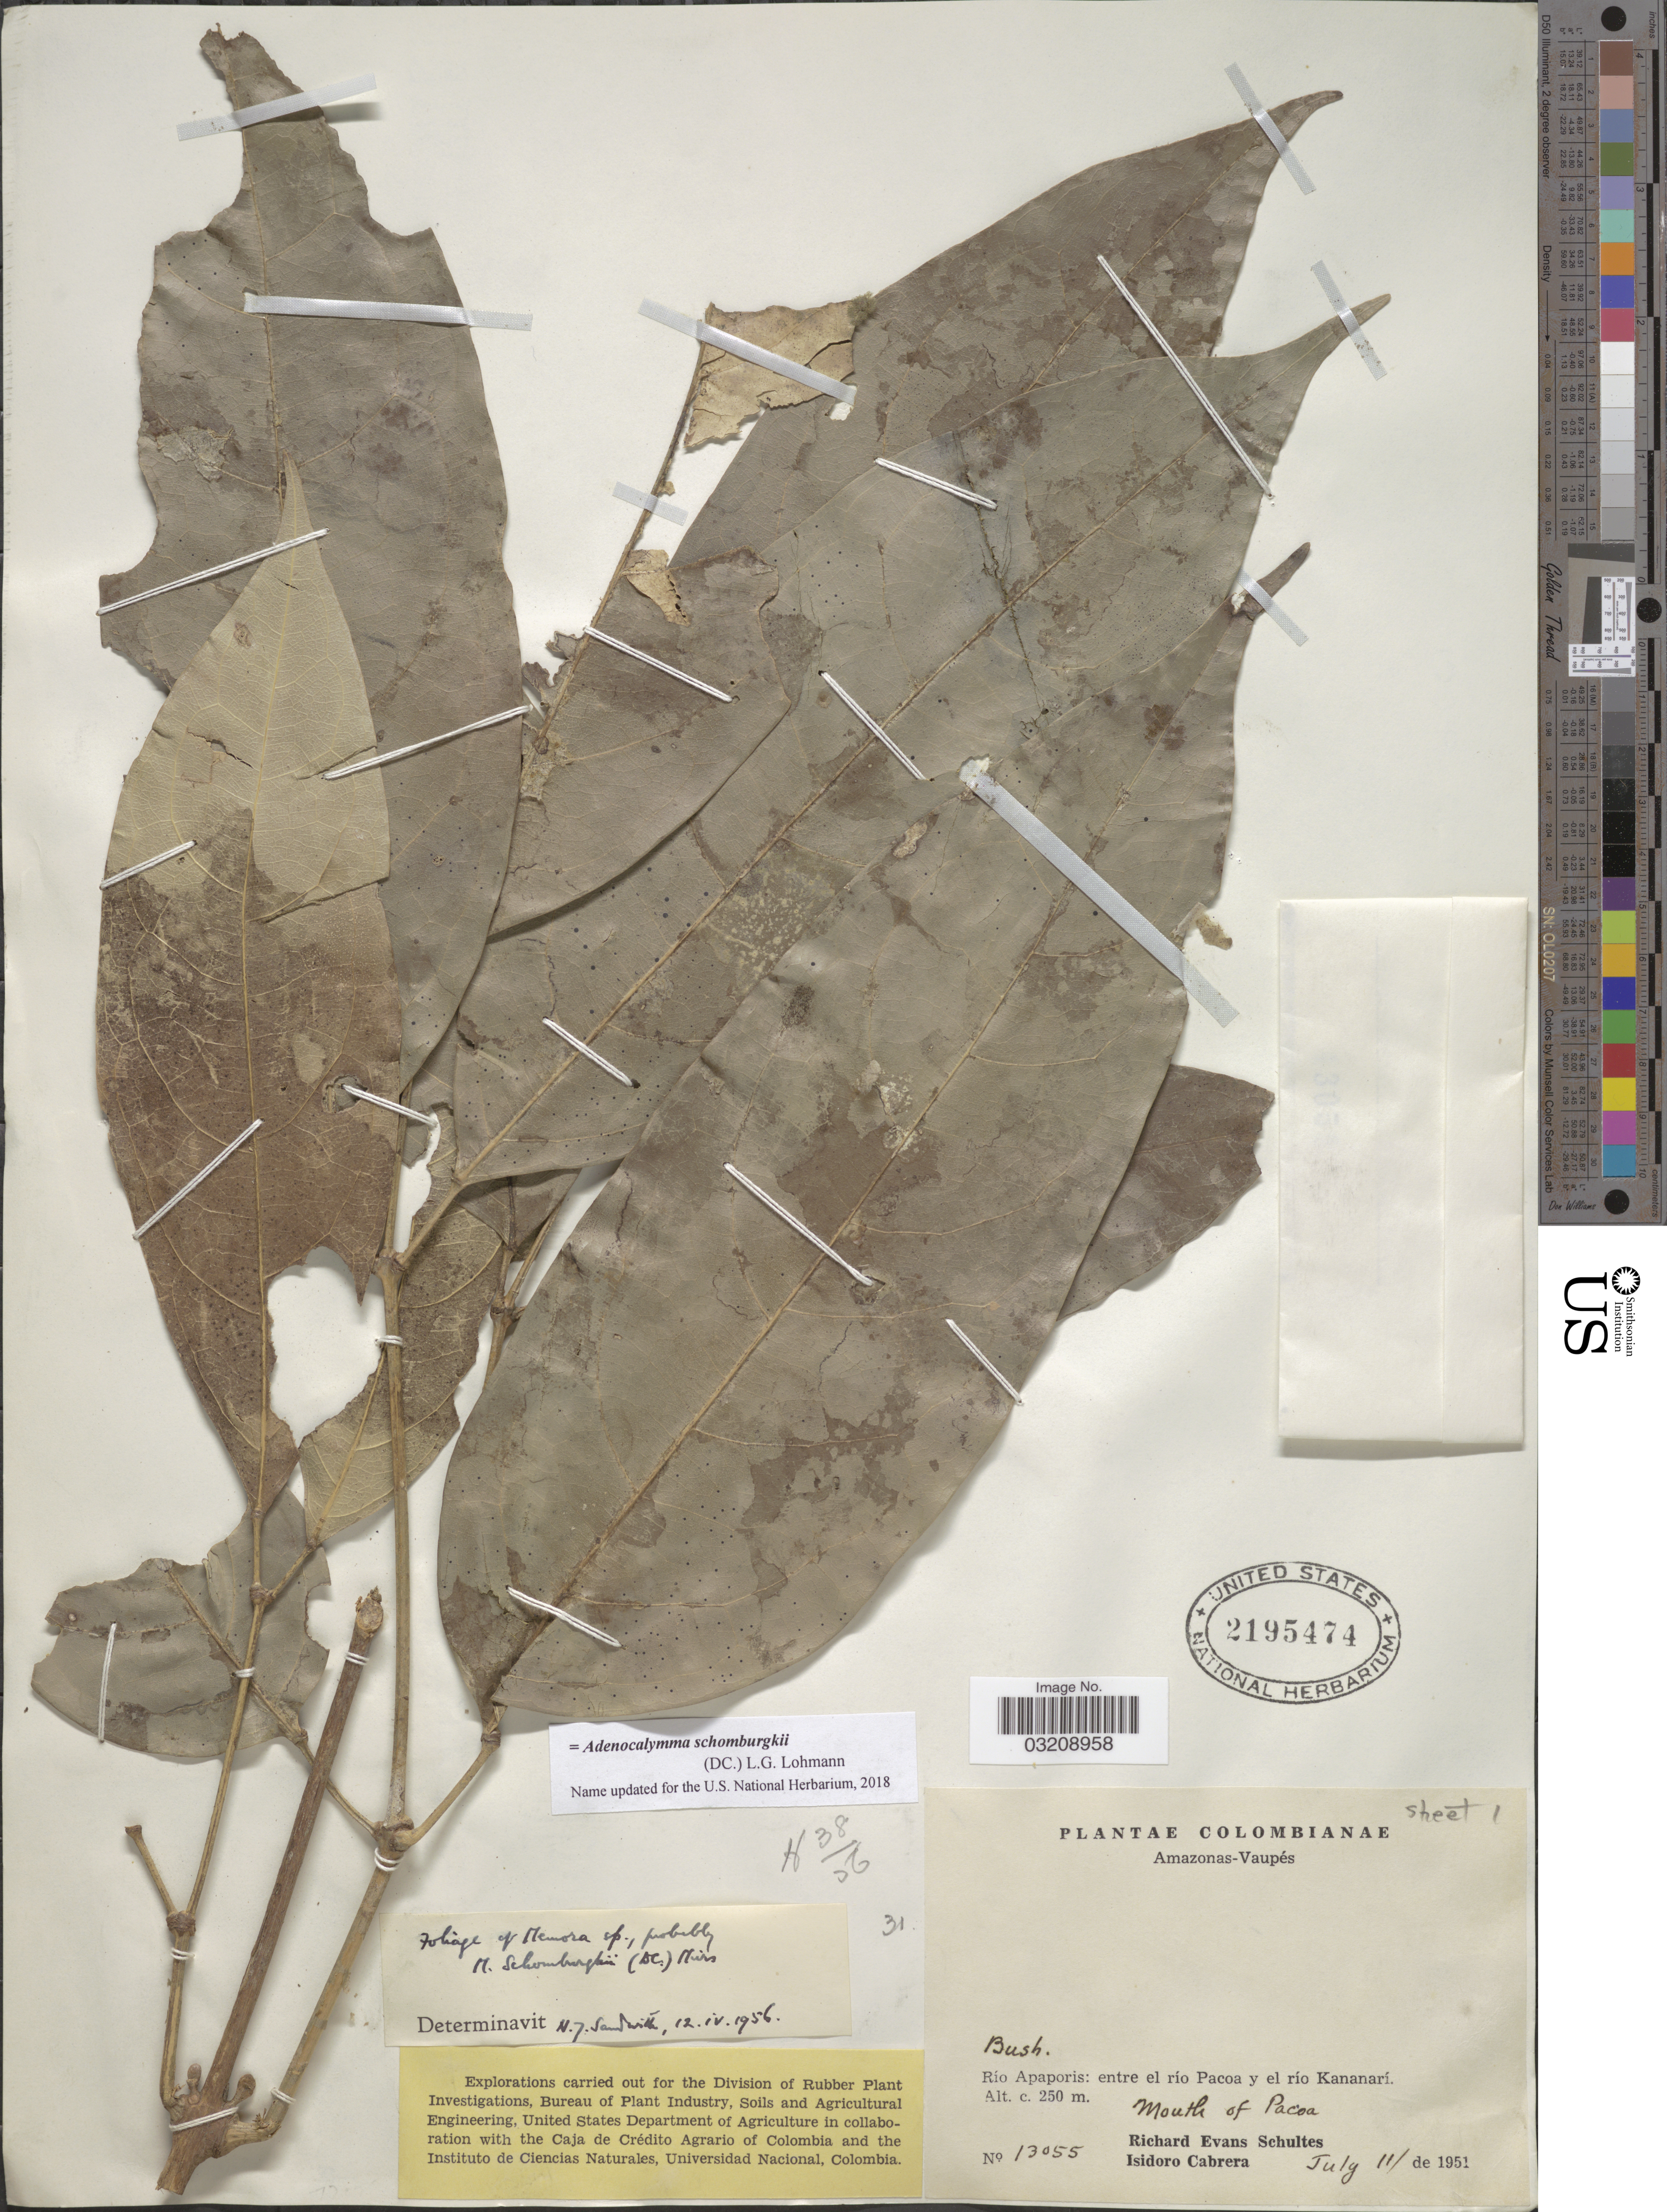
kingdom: Plantae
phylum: Tracheophyta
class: Magnoliopsida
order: Lamiales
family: Bignoniaceae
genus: Adenocalymma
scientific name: Adenocalymma schomburgkii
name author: (DC.) L.G. Lohmann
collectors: R. E. Schultes & I. Cabrera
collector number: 13055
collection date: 1951-07-11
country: Colombia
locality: Amazonas-Vaupés. Río Apaporis: entre el río Pacoa y el río Kananarí. Mouth of Pacoa.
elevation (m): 250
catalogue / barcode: US 2195474